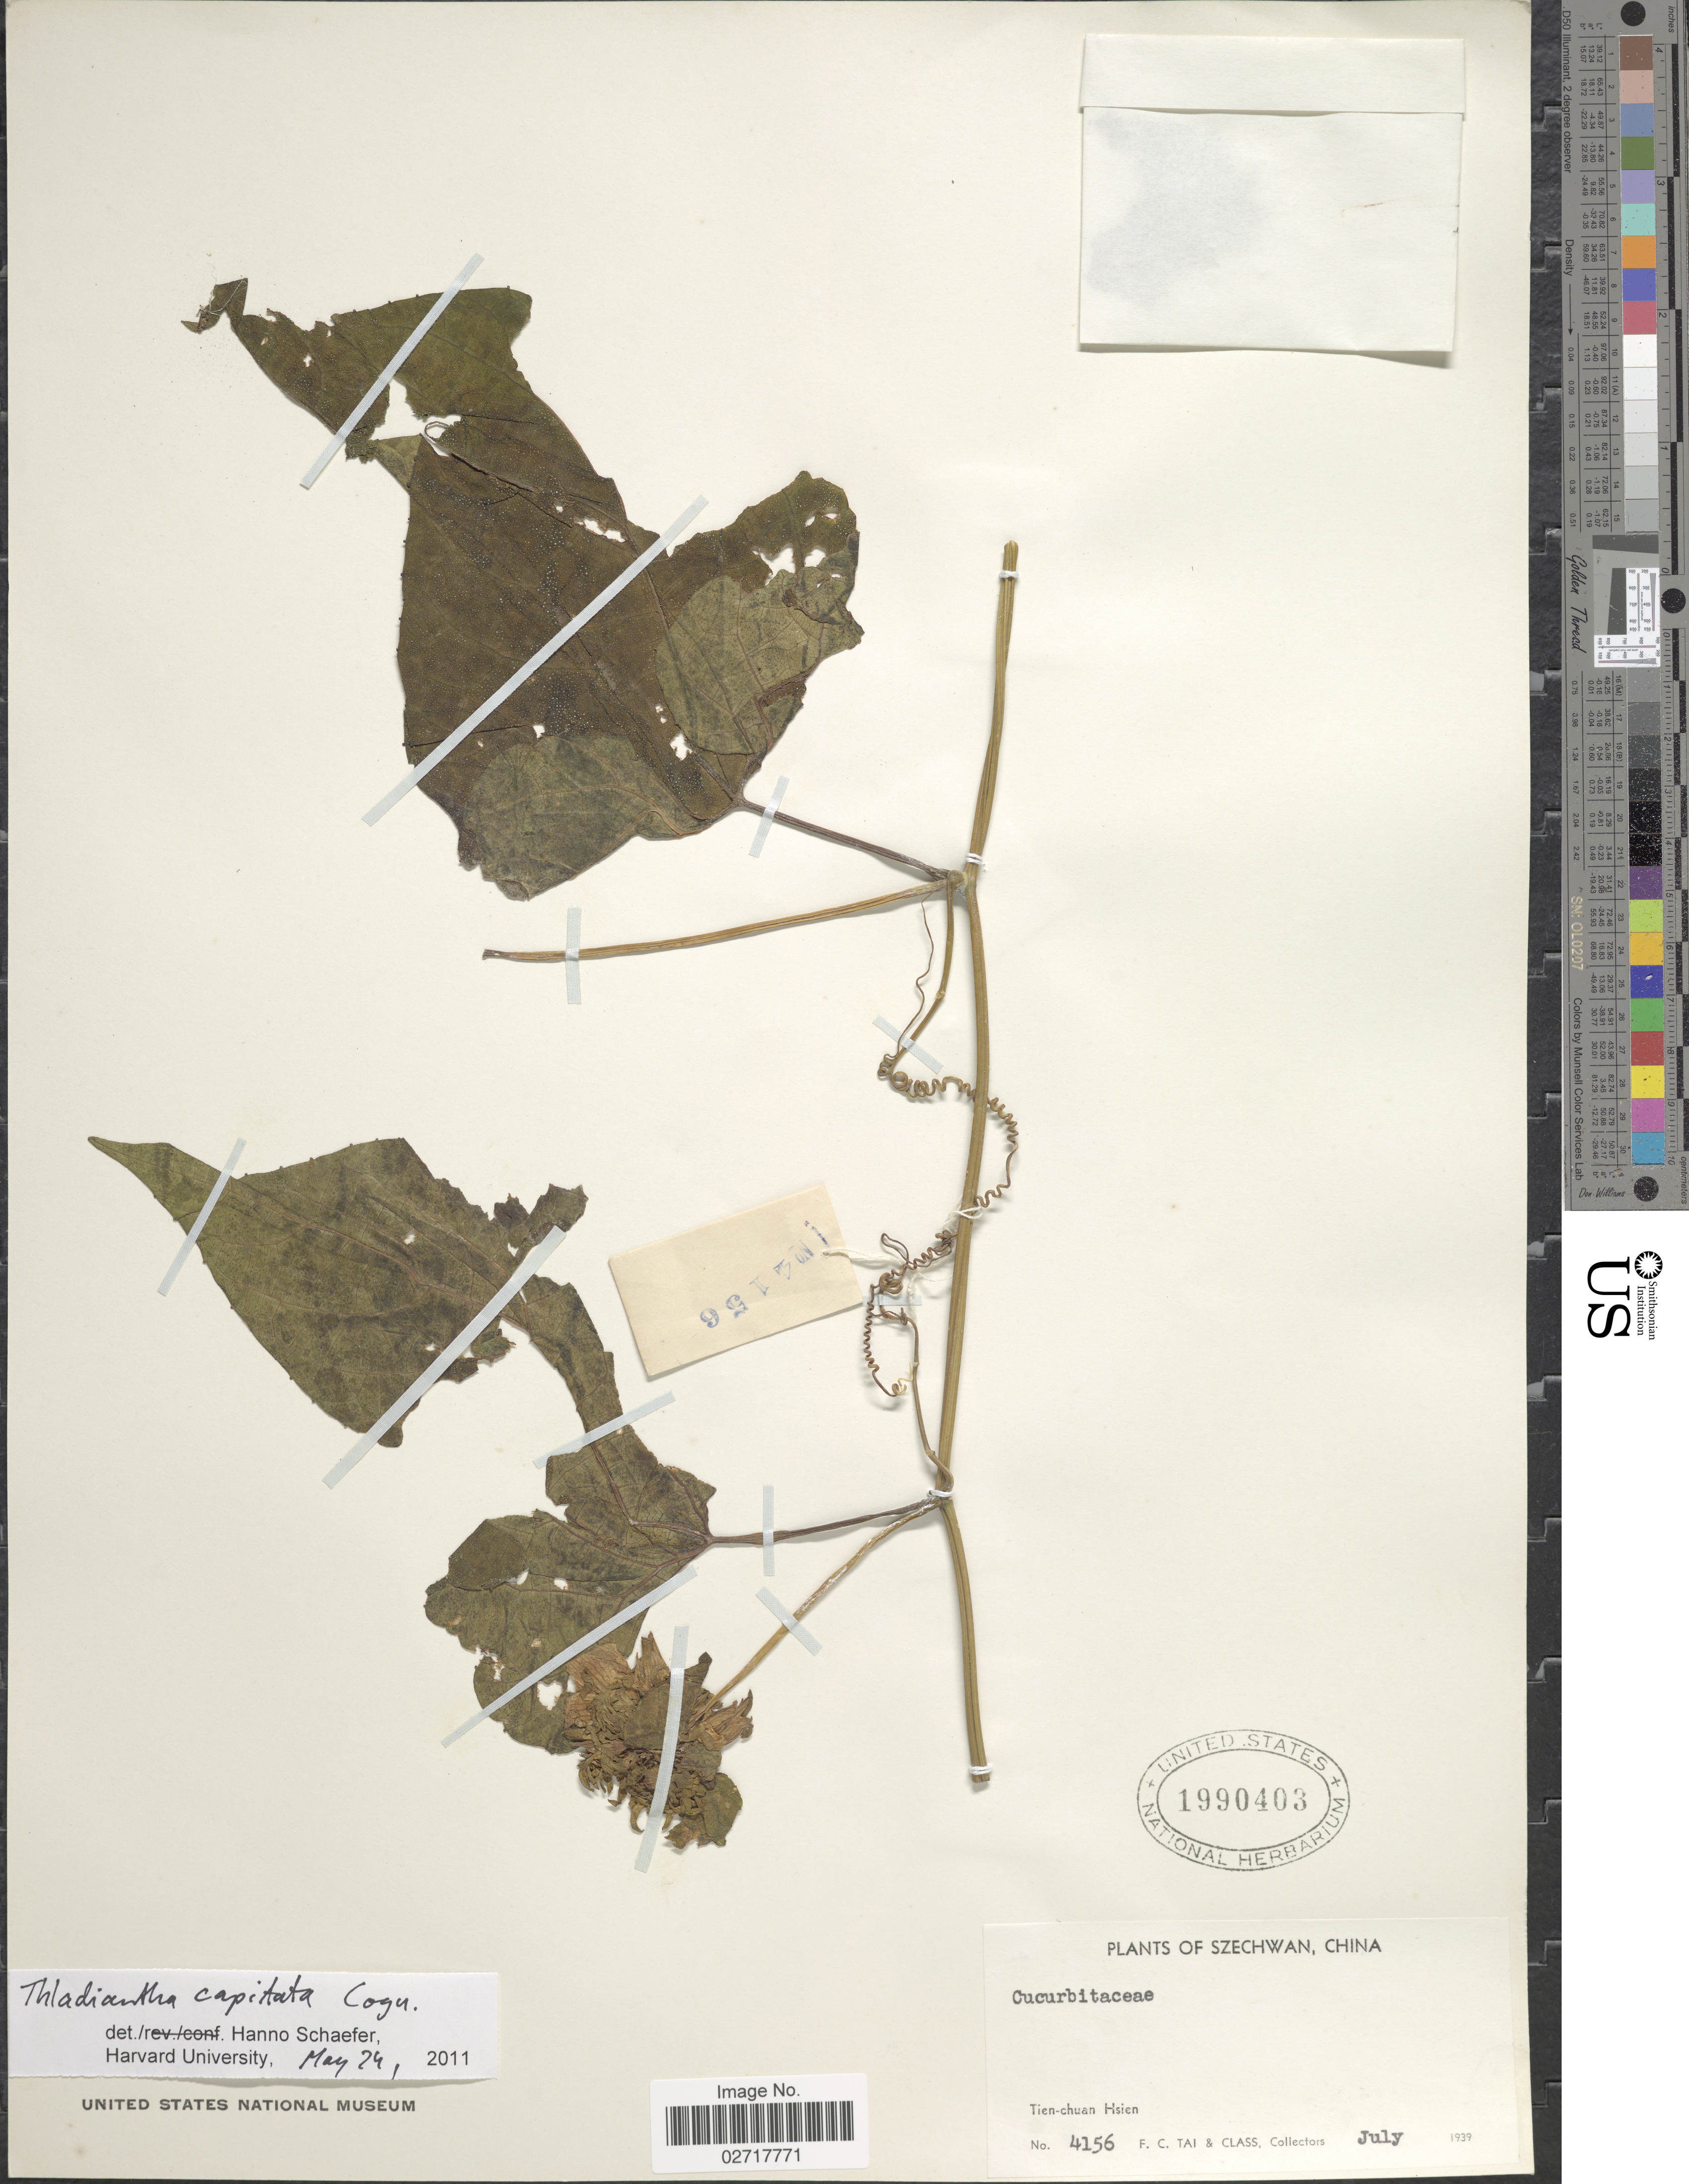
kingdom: Plantae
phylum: Tracheophyta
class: Magnoliopsida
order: Cucurbitales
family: Cucurbitaceae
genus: Thladiantha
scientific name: Thladiantha capitata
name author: Cogn.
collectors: F. Tai & Class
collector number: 4156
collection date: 1939-07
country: China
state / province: Sichuan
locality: Sechwan. Tien-chuan Hsien.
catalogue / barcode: US 1990403